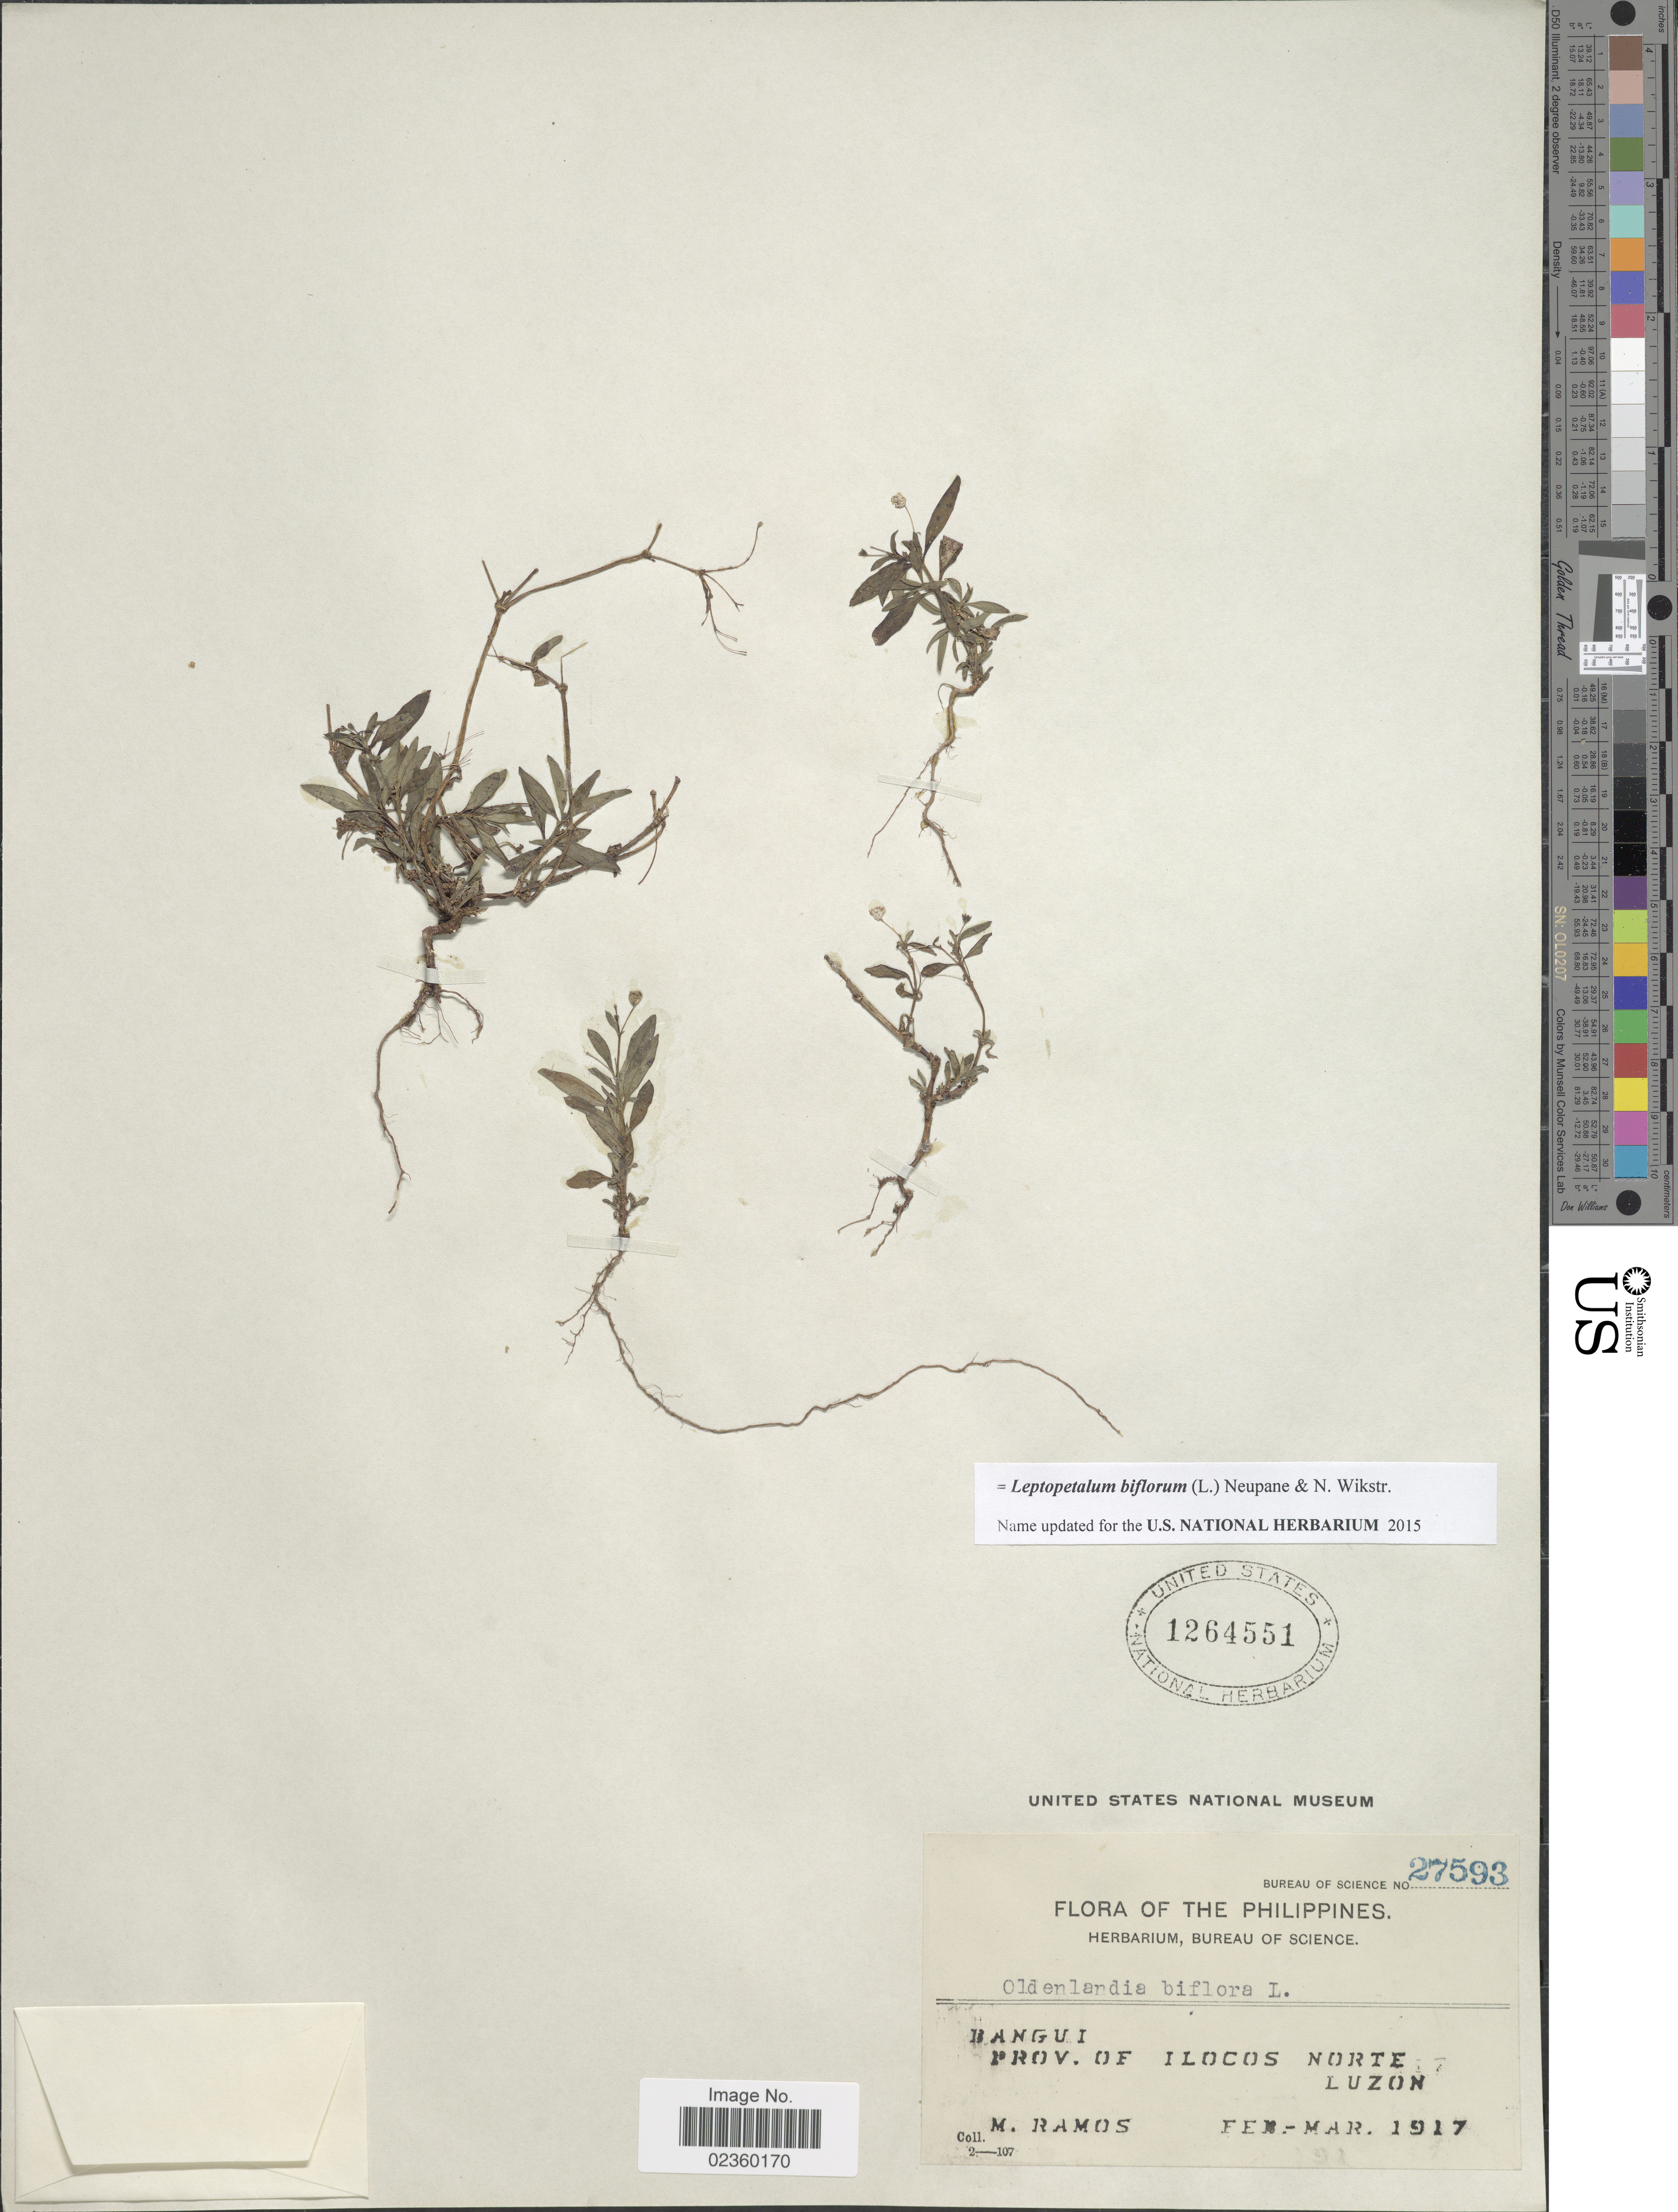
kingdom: Plantae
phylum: Tracheophyta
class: Magnoliopsida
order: Gentianales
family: Rubiaceae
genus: Leptopetalum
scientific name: Leptopetalum biflorum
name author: (L.) Neupane & N. Wikstr.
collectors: M. Ramos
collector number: Bureau of Science 27593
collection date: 1917-02/1917-03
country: Philippines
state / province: Ilocos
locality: Bangui, Prov.of Ilocos Norte, Luzon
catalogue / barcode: US 1264551